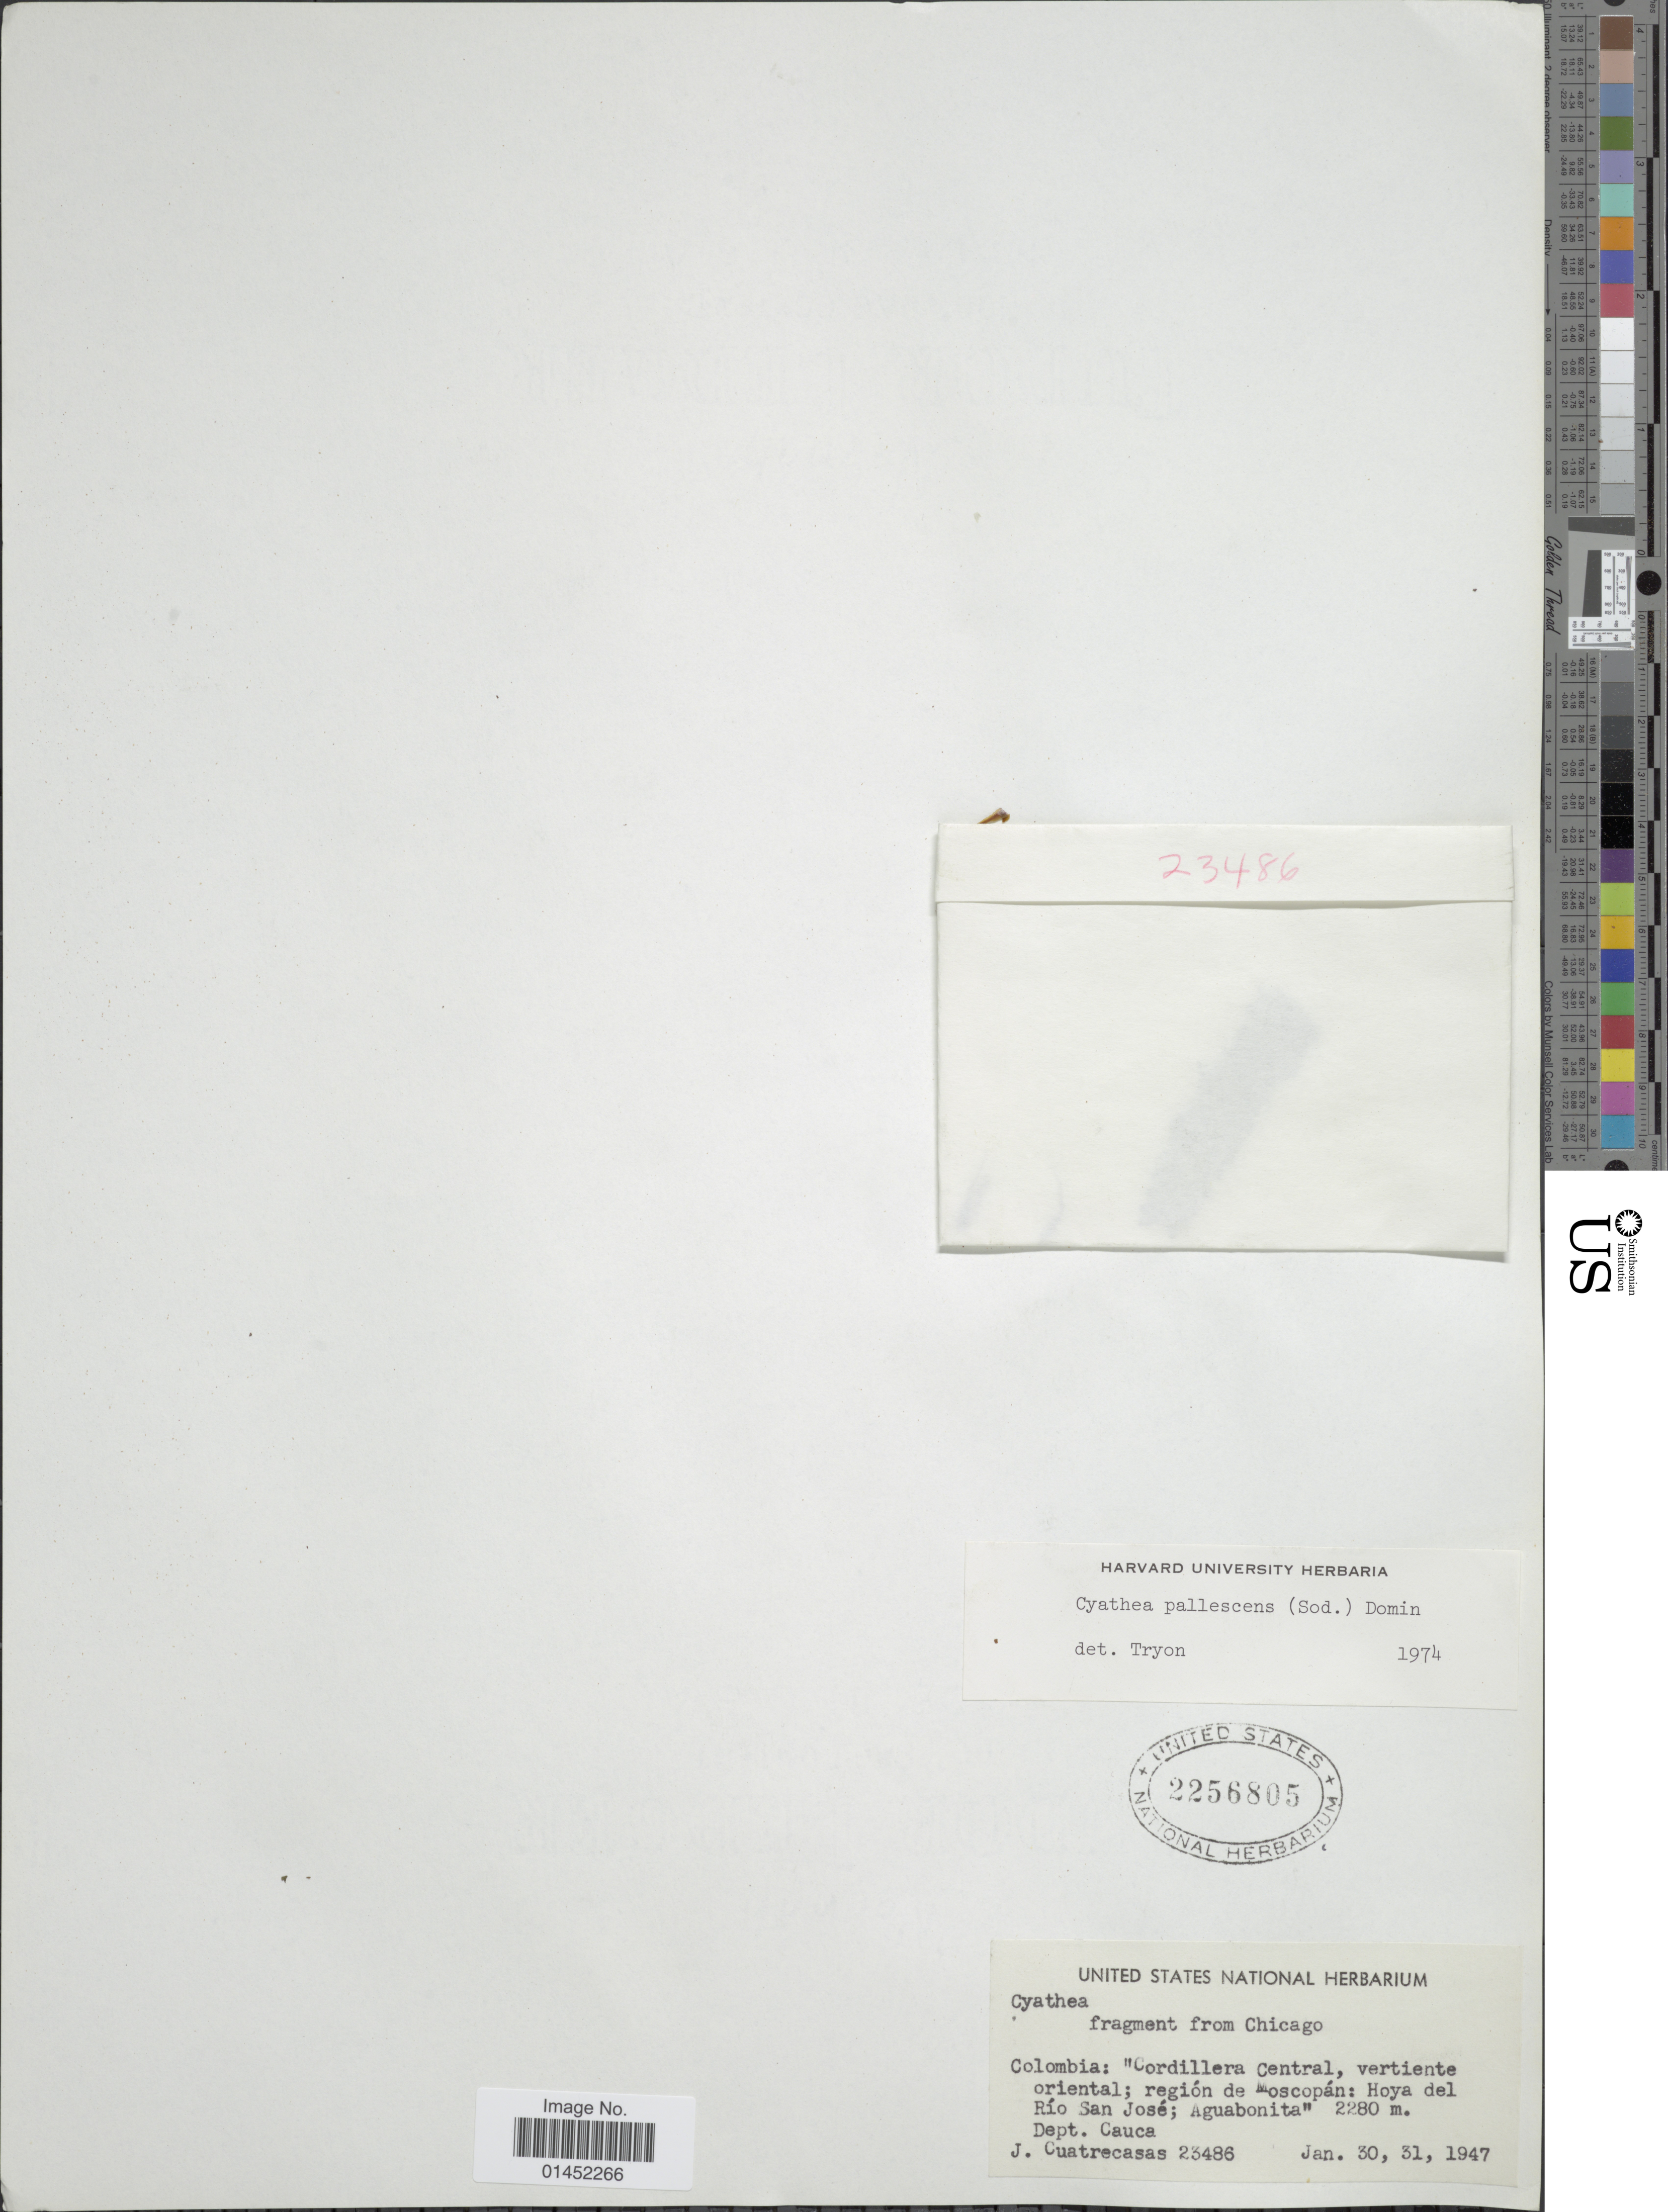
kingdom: Plantae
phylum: Tracheophyta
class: Polypodiopsida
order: Cyatheales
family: Cyatheaceae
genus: Cyathea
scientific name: Cyathea pallescens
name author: (Sodiro) Domin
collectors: J. Cuatrecasas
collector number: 23486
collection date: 1947-01-30/1947-01-31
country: Colombia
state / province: Cauca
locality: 'Cordillera Central, vertiente oriental; región de Moscopán: Hoya del Río San José; Aguabonita, Dept Cauca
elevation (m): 2280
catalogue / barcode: US 2256805